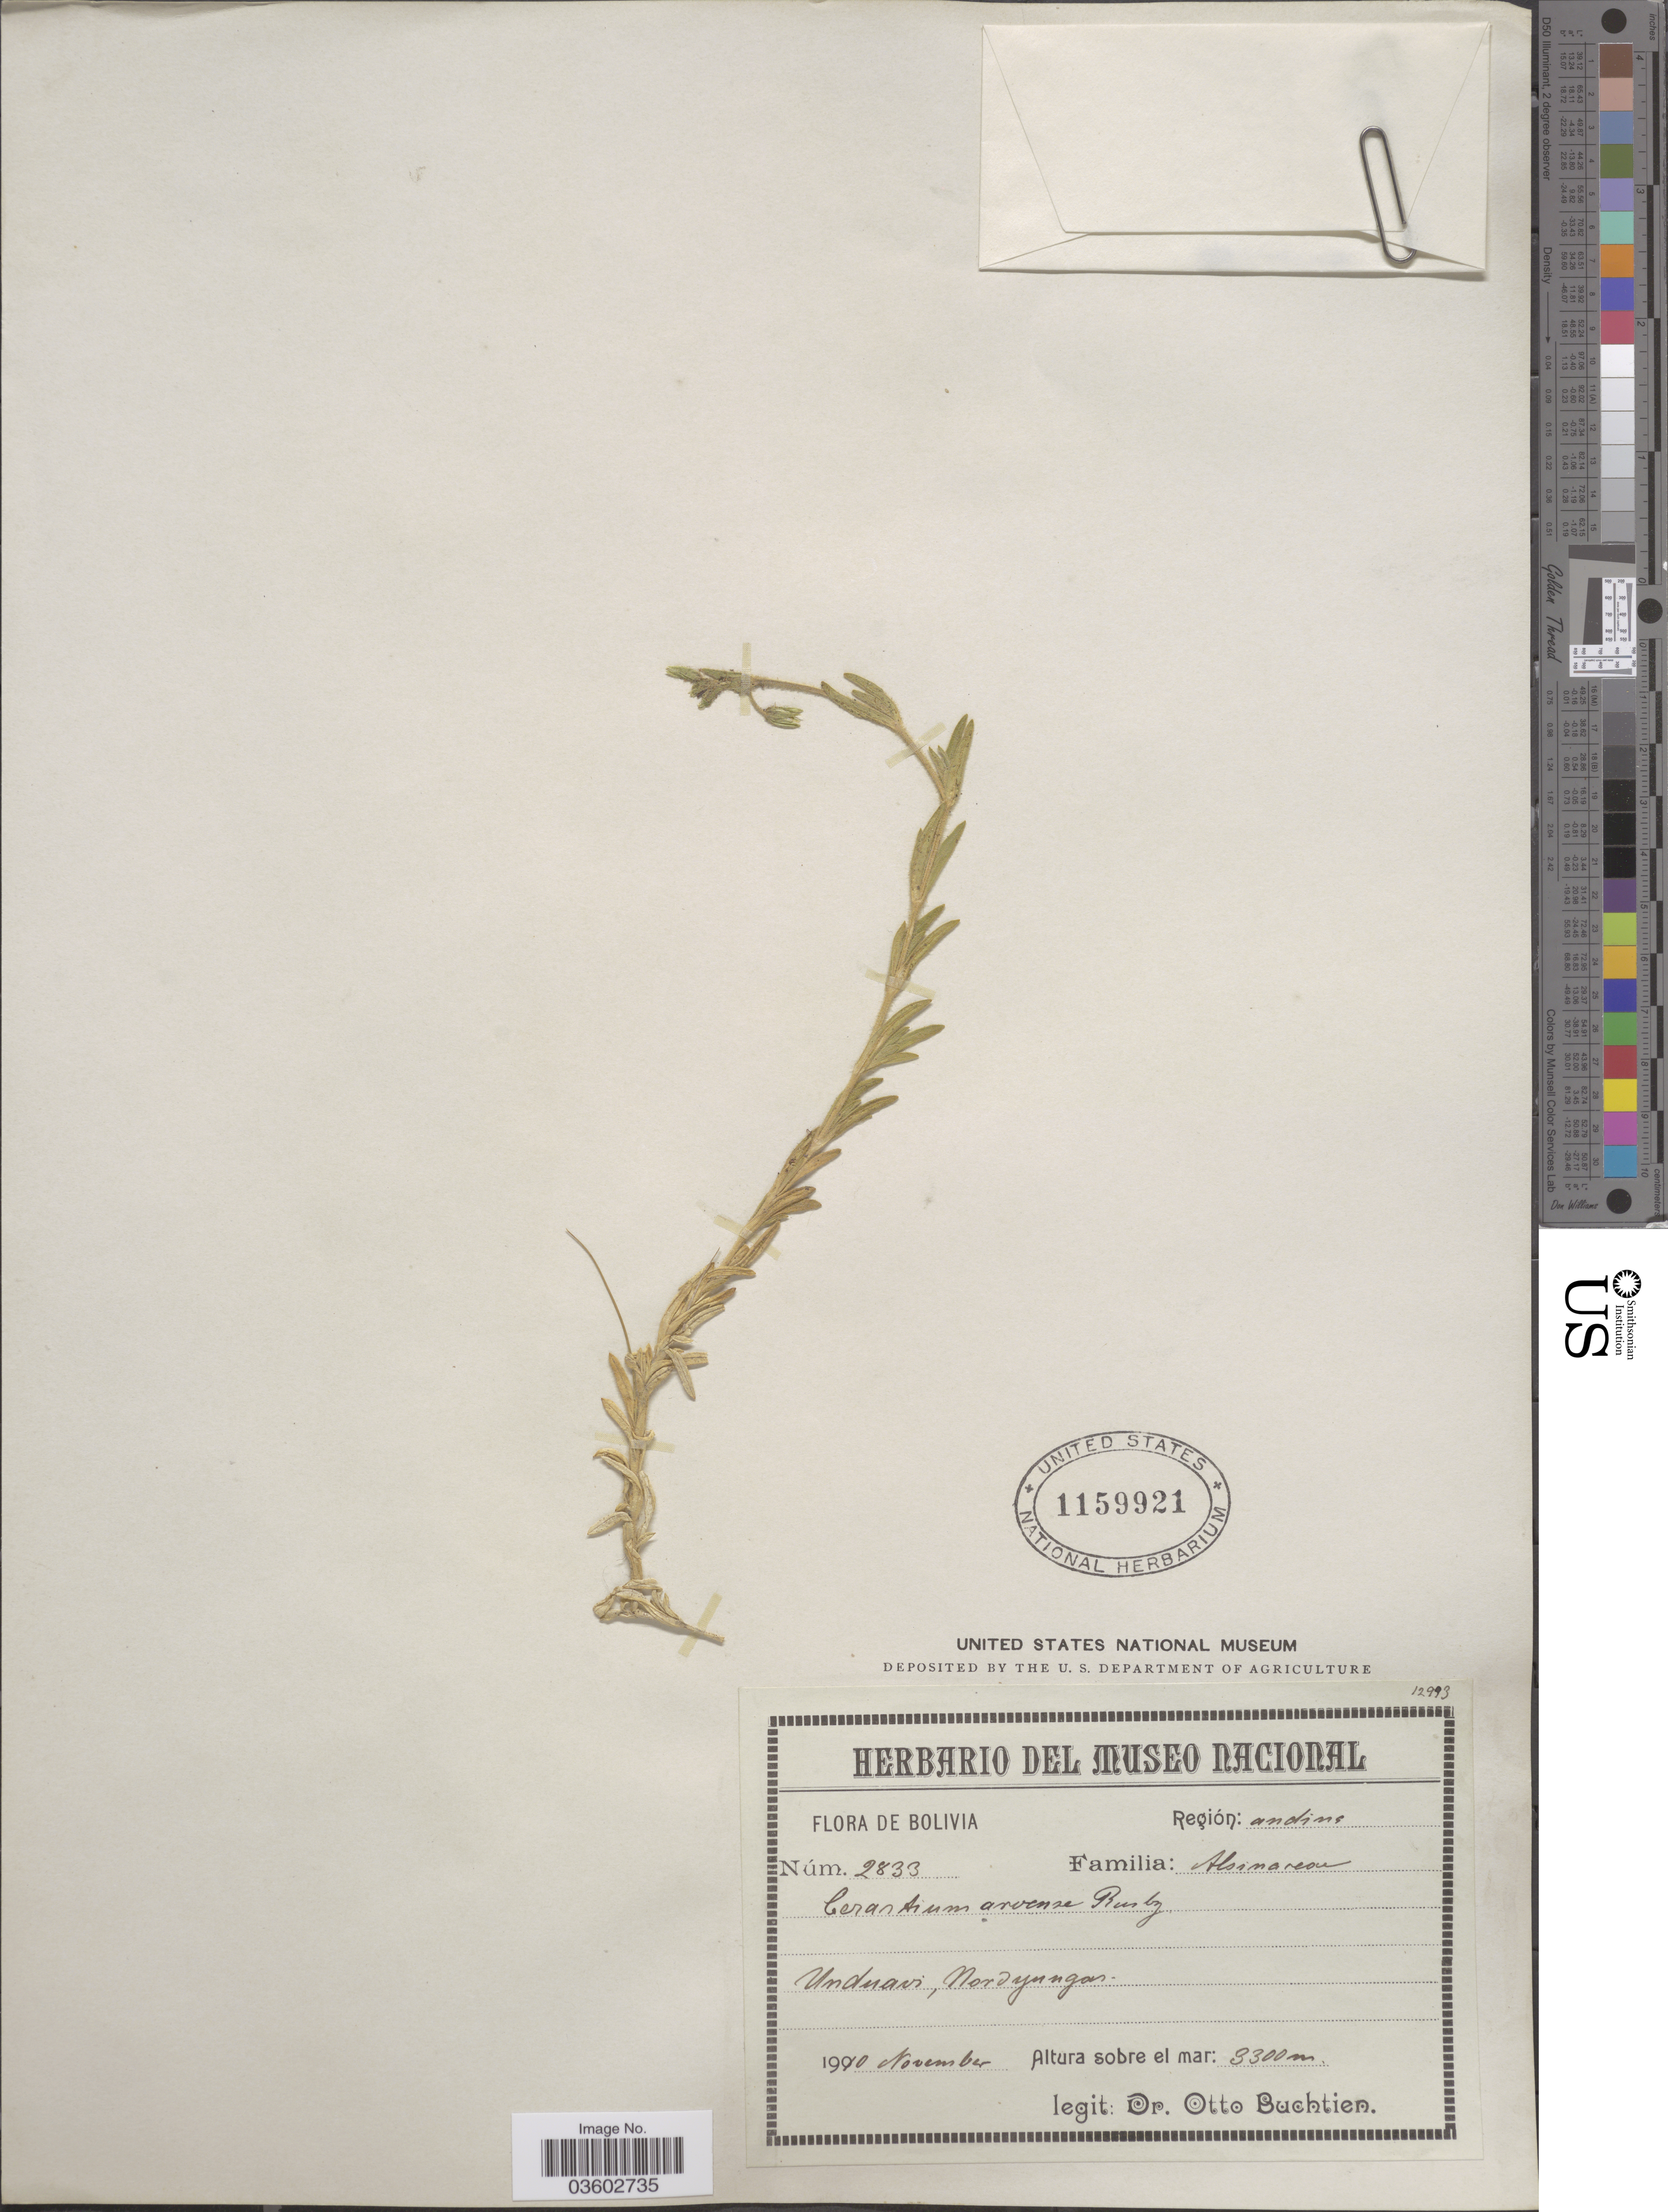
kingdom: Plantae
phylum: Tracheophyta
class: Magnoliopsida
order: Caryophyllales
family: Caryophyllaceae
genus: Cerastium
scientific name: Cerastium sp.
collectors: O. Buchtien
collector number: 2833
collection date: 1990-11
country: Bolivia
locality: Región andine. Unduavi, Nord yungas.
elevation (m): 3300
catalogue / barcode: US 1159921